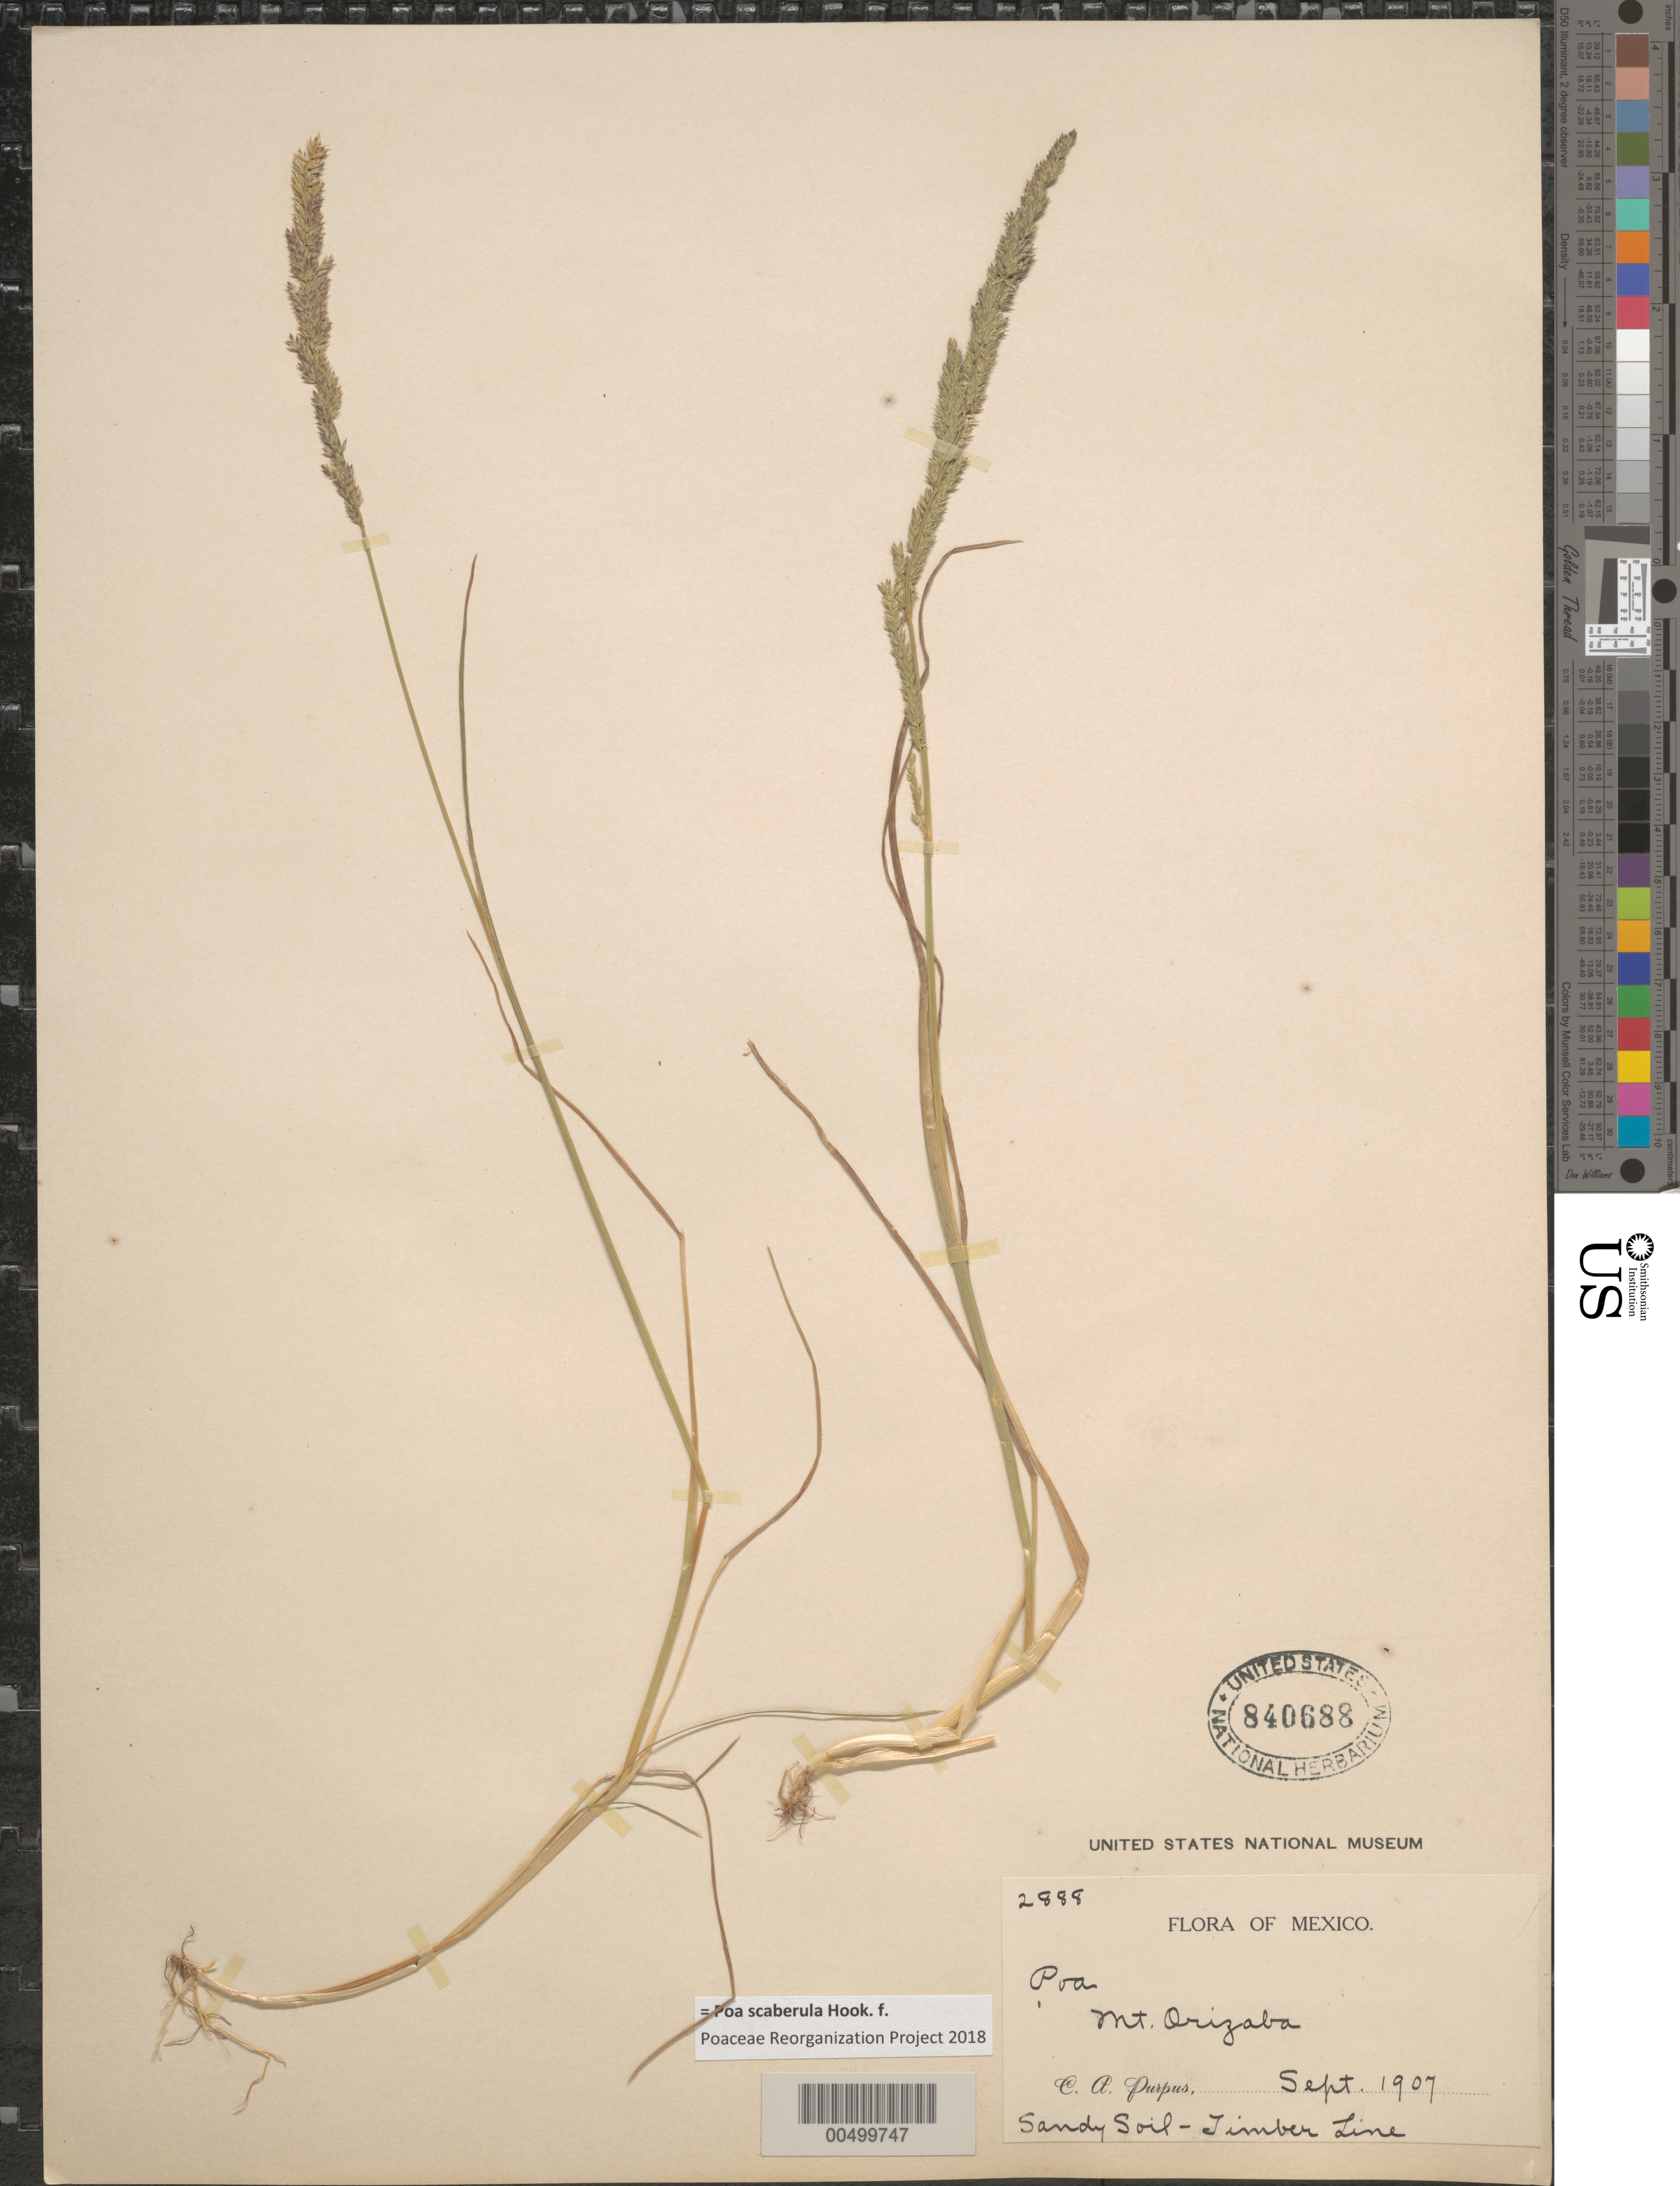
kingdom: Plantae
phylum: Tracheophyta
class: Liliopsida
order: Poales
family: Poaceae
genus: Poa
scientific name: Poa scaberula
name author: Hook. f.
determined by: Poaceae Reorganization Project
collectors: C. A. Purpus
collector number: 2888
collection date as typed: Sep 1907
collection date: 1907-09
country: Mexico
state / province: Puebla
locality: Mt Orizaba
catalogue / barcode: US 840688